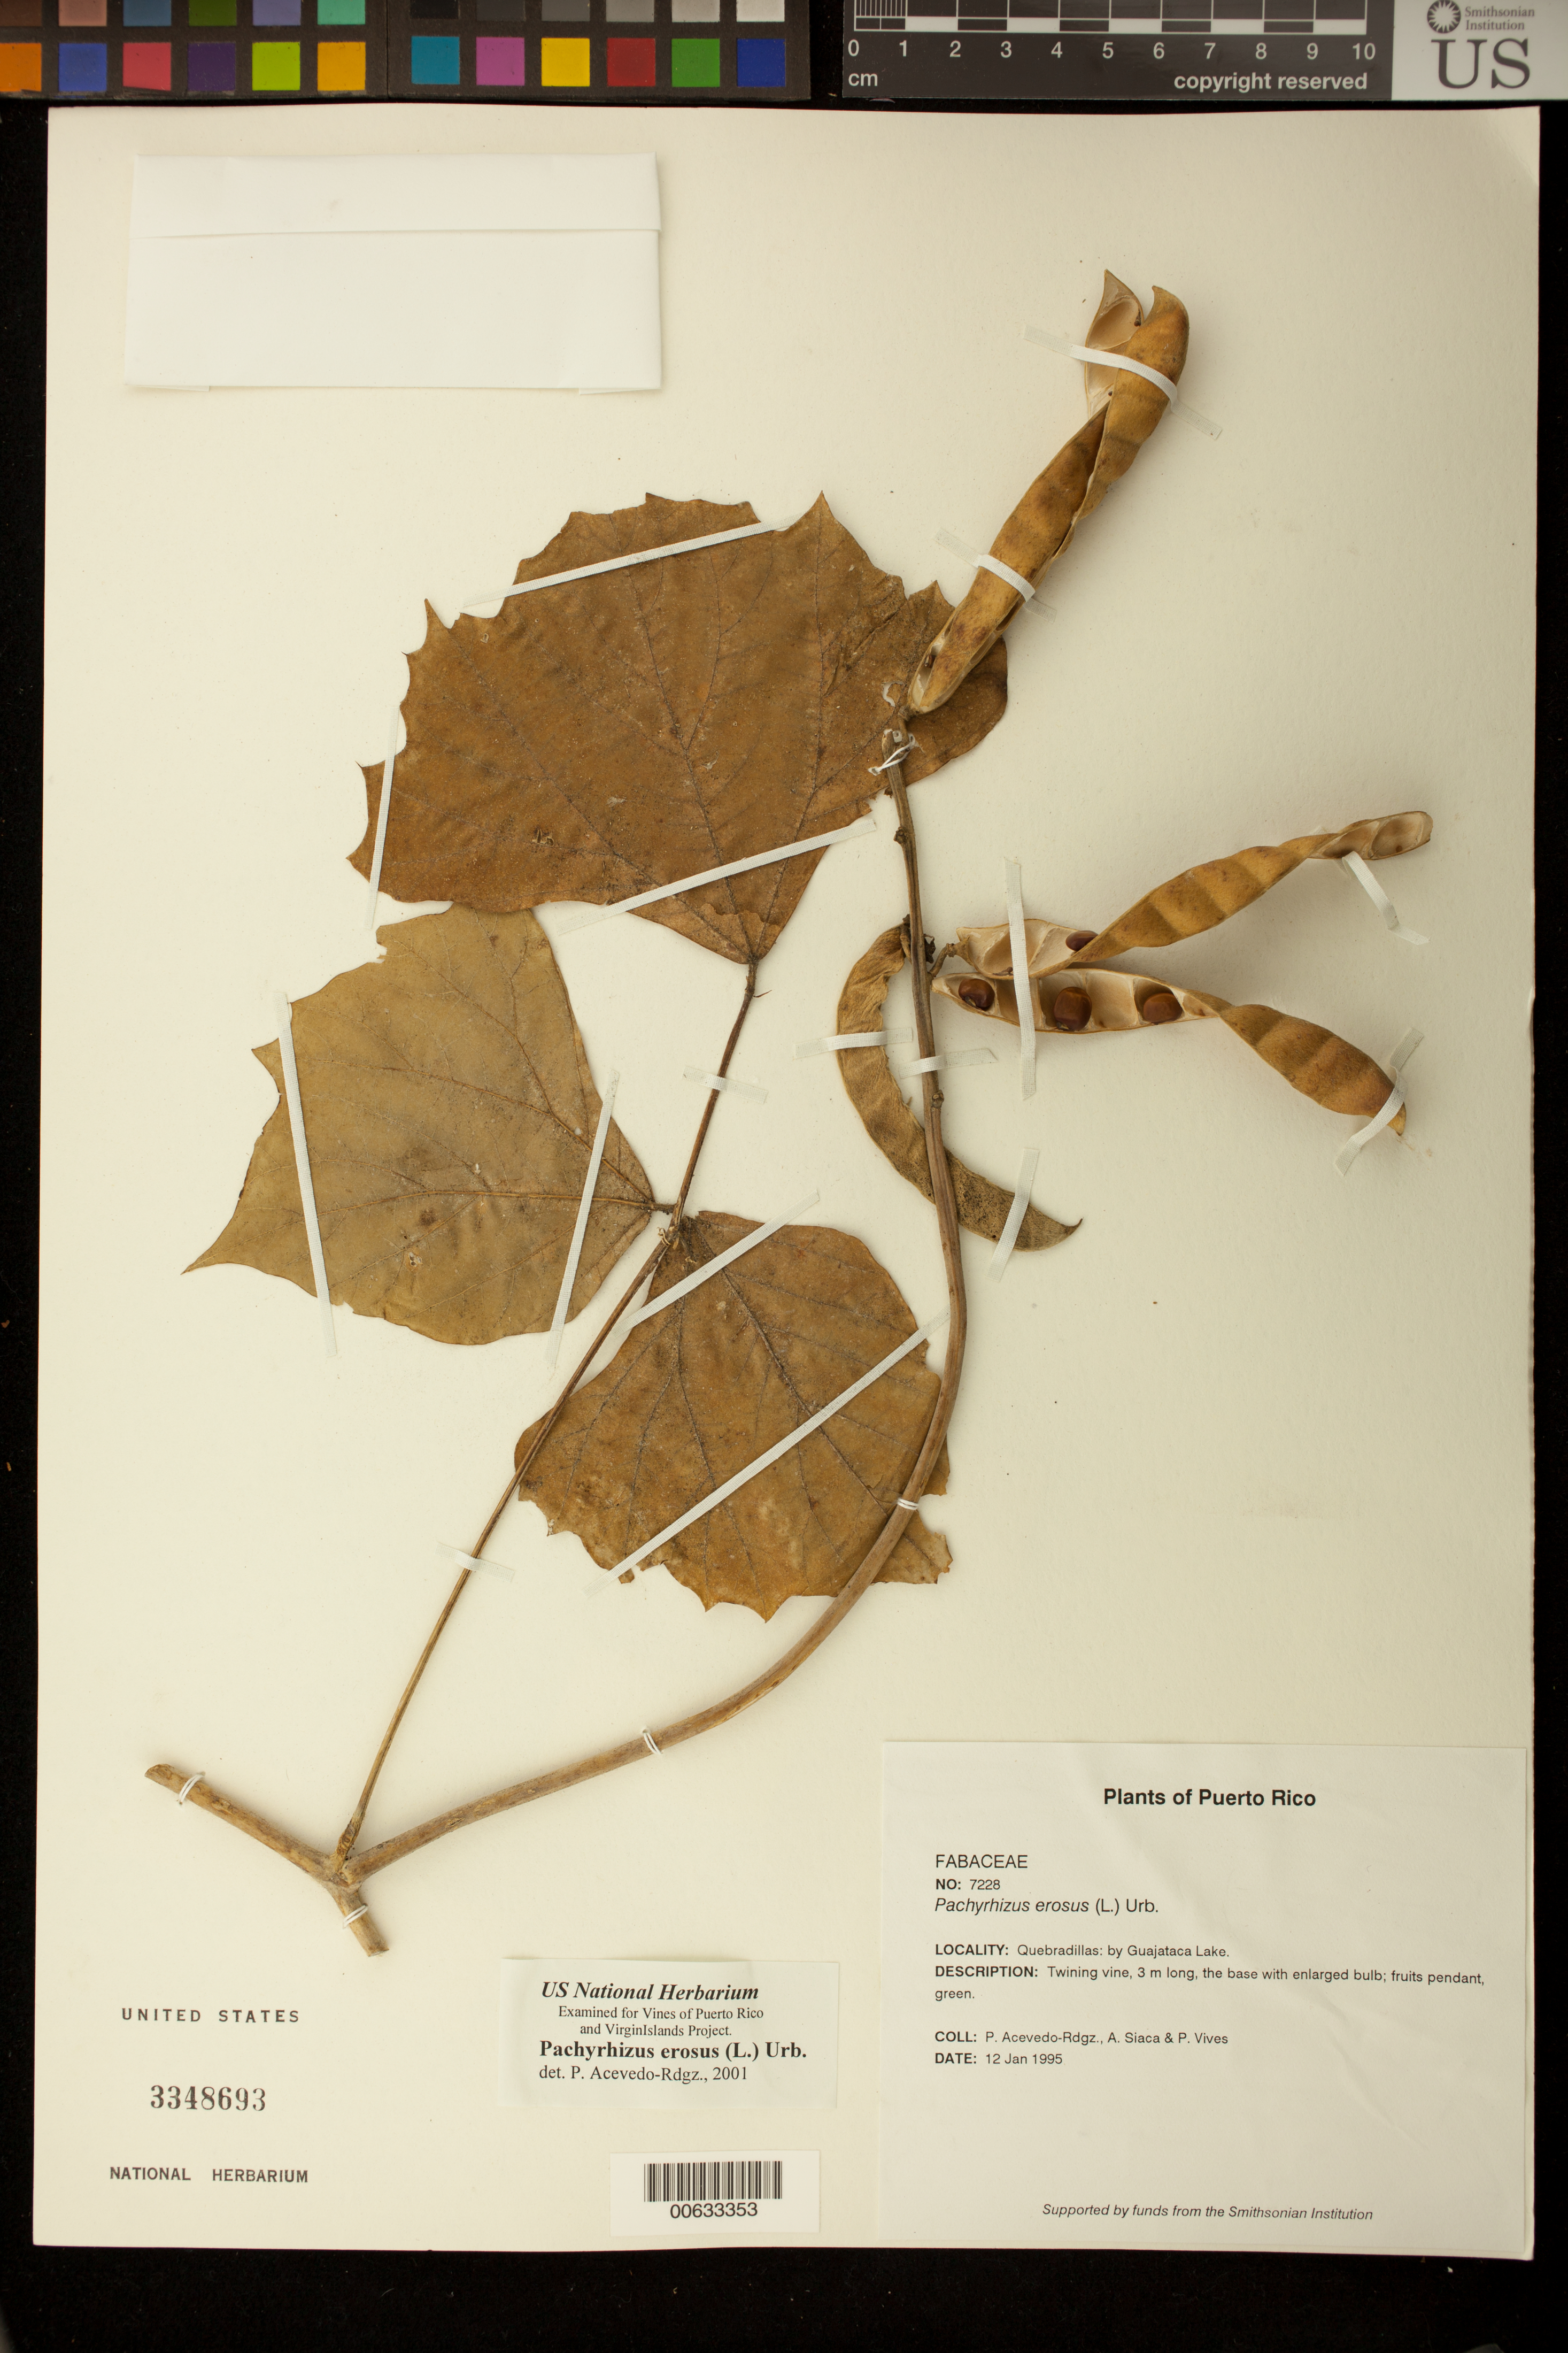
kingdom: Plantae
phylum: Tracheophyta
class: Magnoliopsida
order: Fabales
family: Fabaceae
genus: Pachyrhizus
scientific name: Pachyrhizus erosus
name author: (L.) Urb.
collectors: P. Acevedo-Rodr. & J. A. Cedeño M.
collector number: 7228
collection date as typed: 11 Jan 1995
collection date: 1995-01-11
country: Puerto Rico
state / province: Maricao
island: Puerto Rico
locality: Monte del Estado Forest Reserve, along Rd. 120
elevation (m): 650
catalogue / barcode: US 3348693